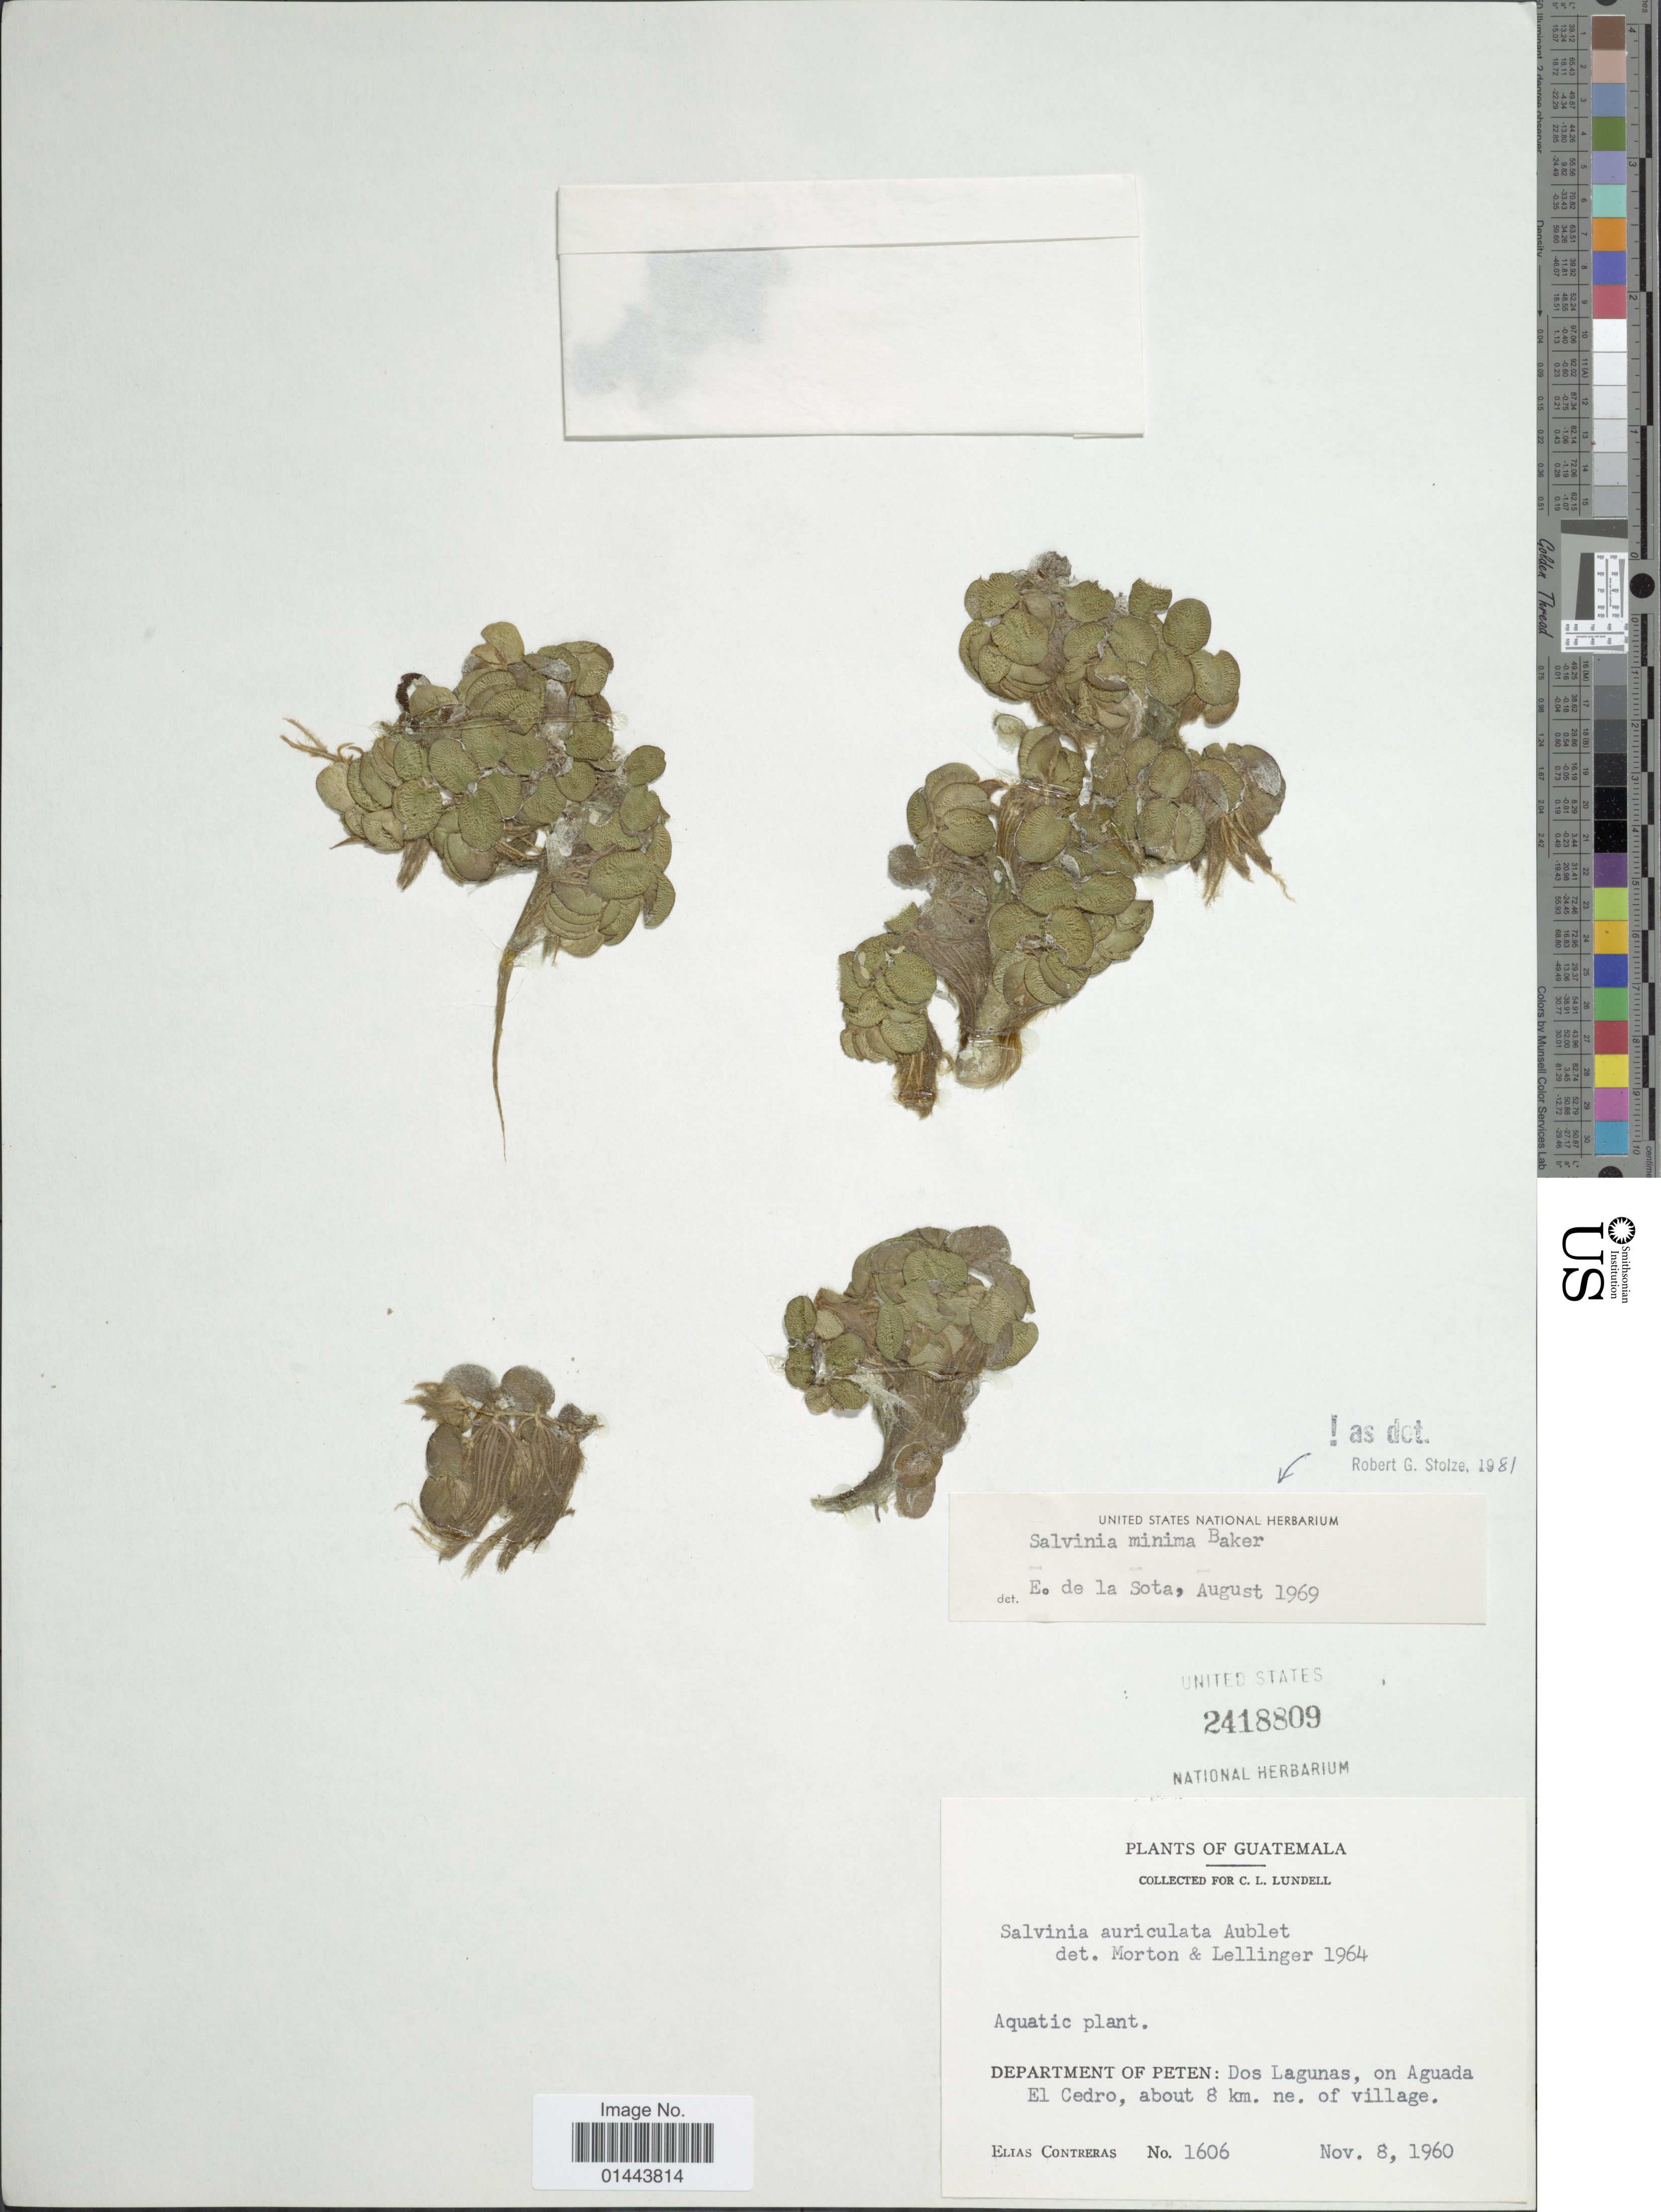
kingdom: Plantae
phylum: Tracheophyta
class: Polypodiopsida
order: Salviniales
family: Salviniaceae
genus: Salvinia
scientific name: Salvinia minima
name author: Baker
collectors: E. Contreras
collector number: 1606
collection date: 1960-11-08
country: Guatemala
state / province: El Petén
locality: Department of Peten: Dos Lagunas, on Aguada El Cedro, about 8 km. ne. of village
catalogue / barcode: US 2418809